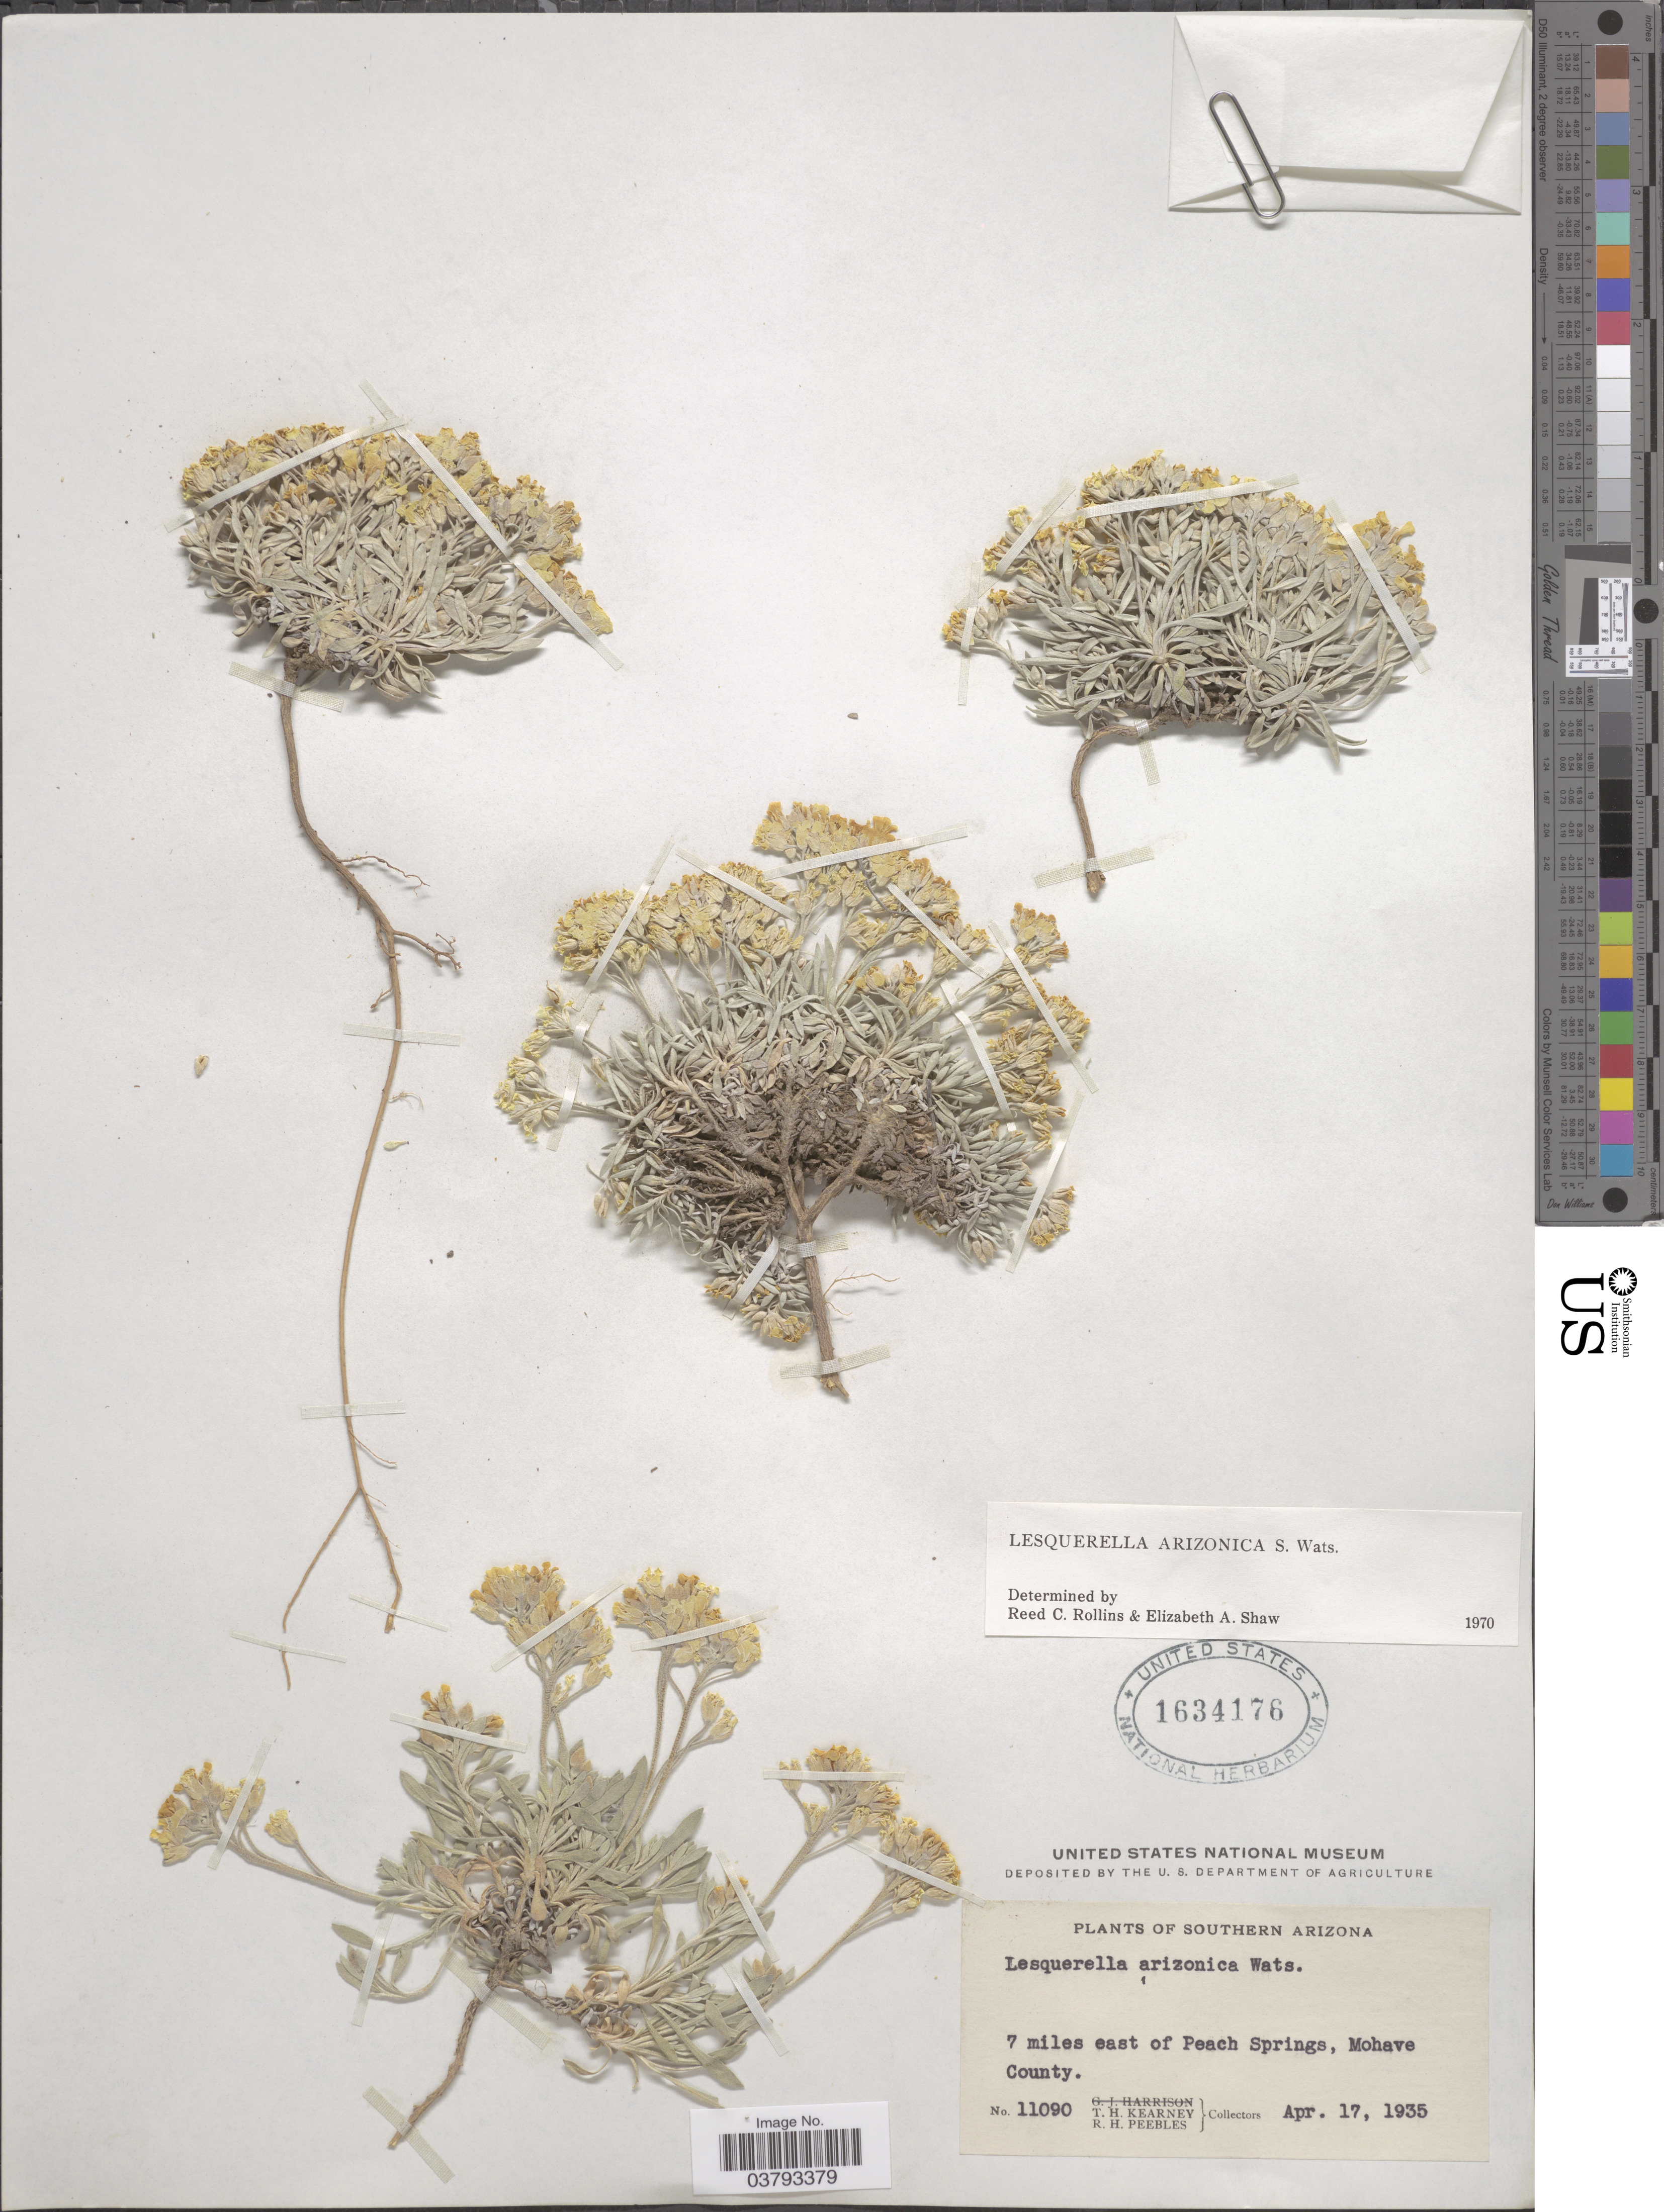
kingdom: Plantae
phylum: Tracheophyta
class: Magnoliopsida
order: Brassicales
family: Brassicaceae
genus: Lesquerella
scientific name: Lesquerella arizonica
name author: S. Watson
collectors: T. H. Kearney & R. H. Peebles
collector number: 11090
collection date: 1935-04-17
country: United States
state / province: Arizona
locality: Southern Arizona. 7 miles east of Peach Springs, Mohave County.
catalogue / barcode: US 1634176